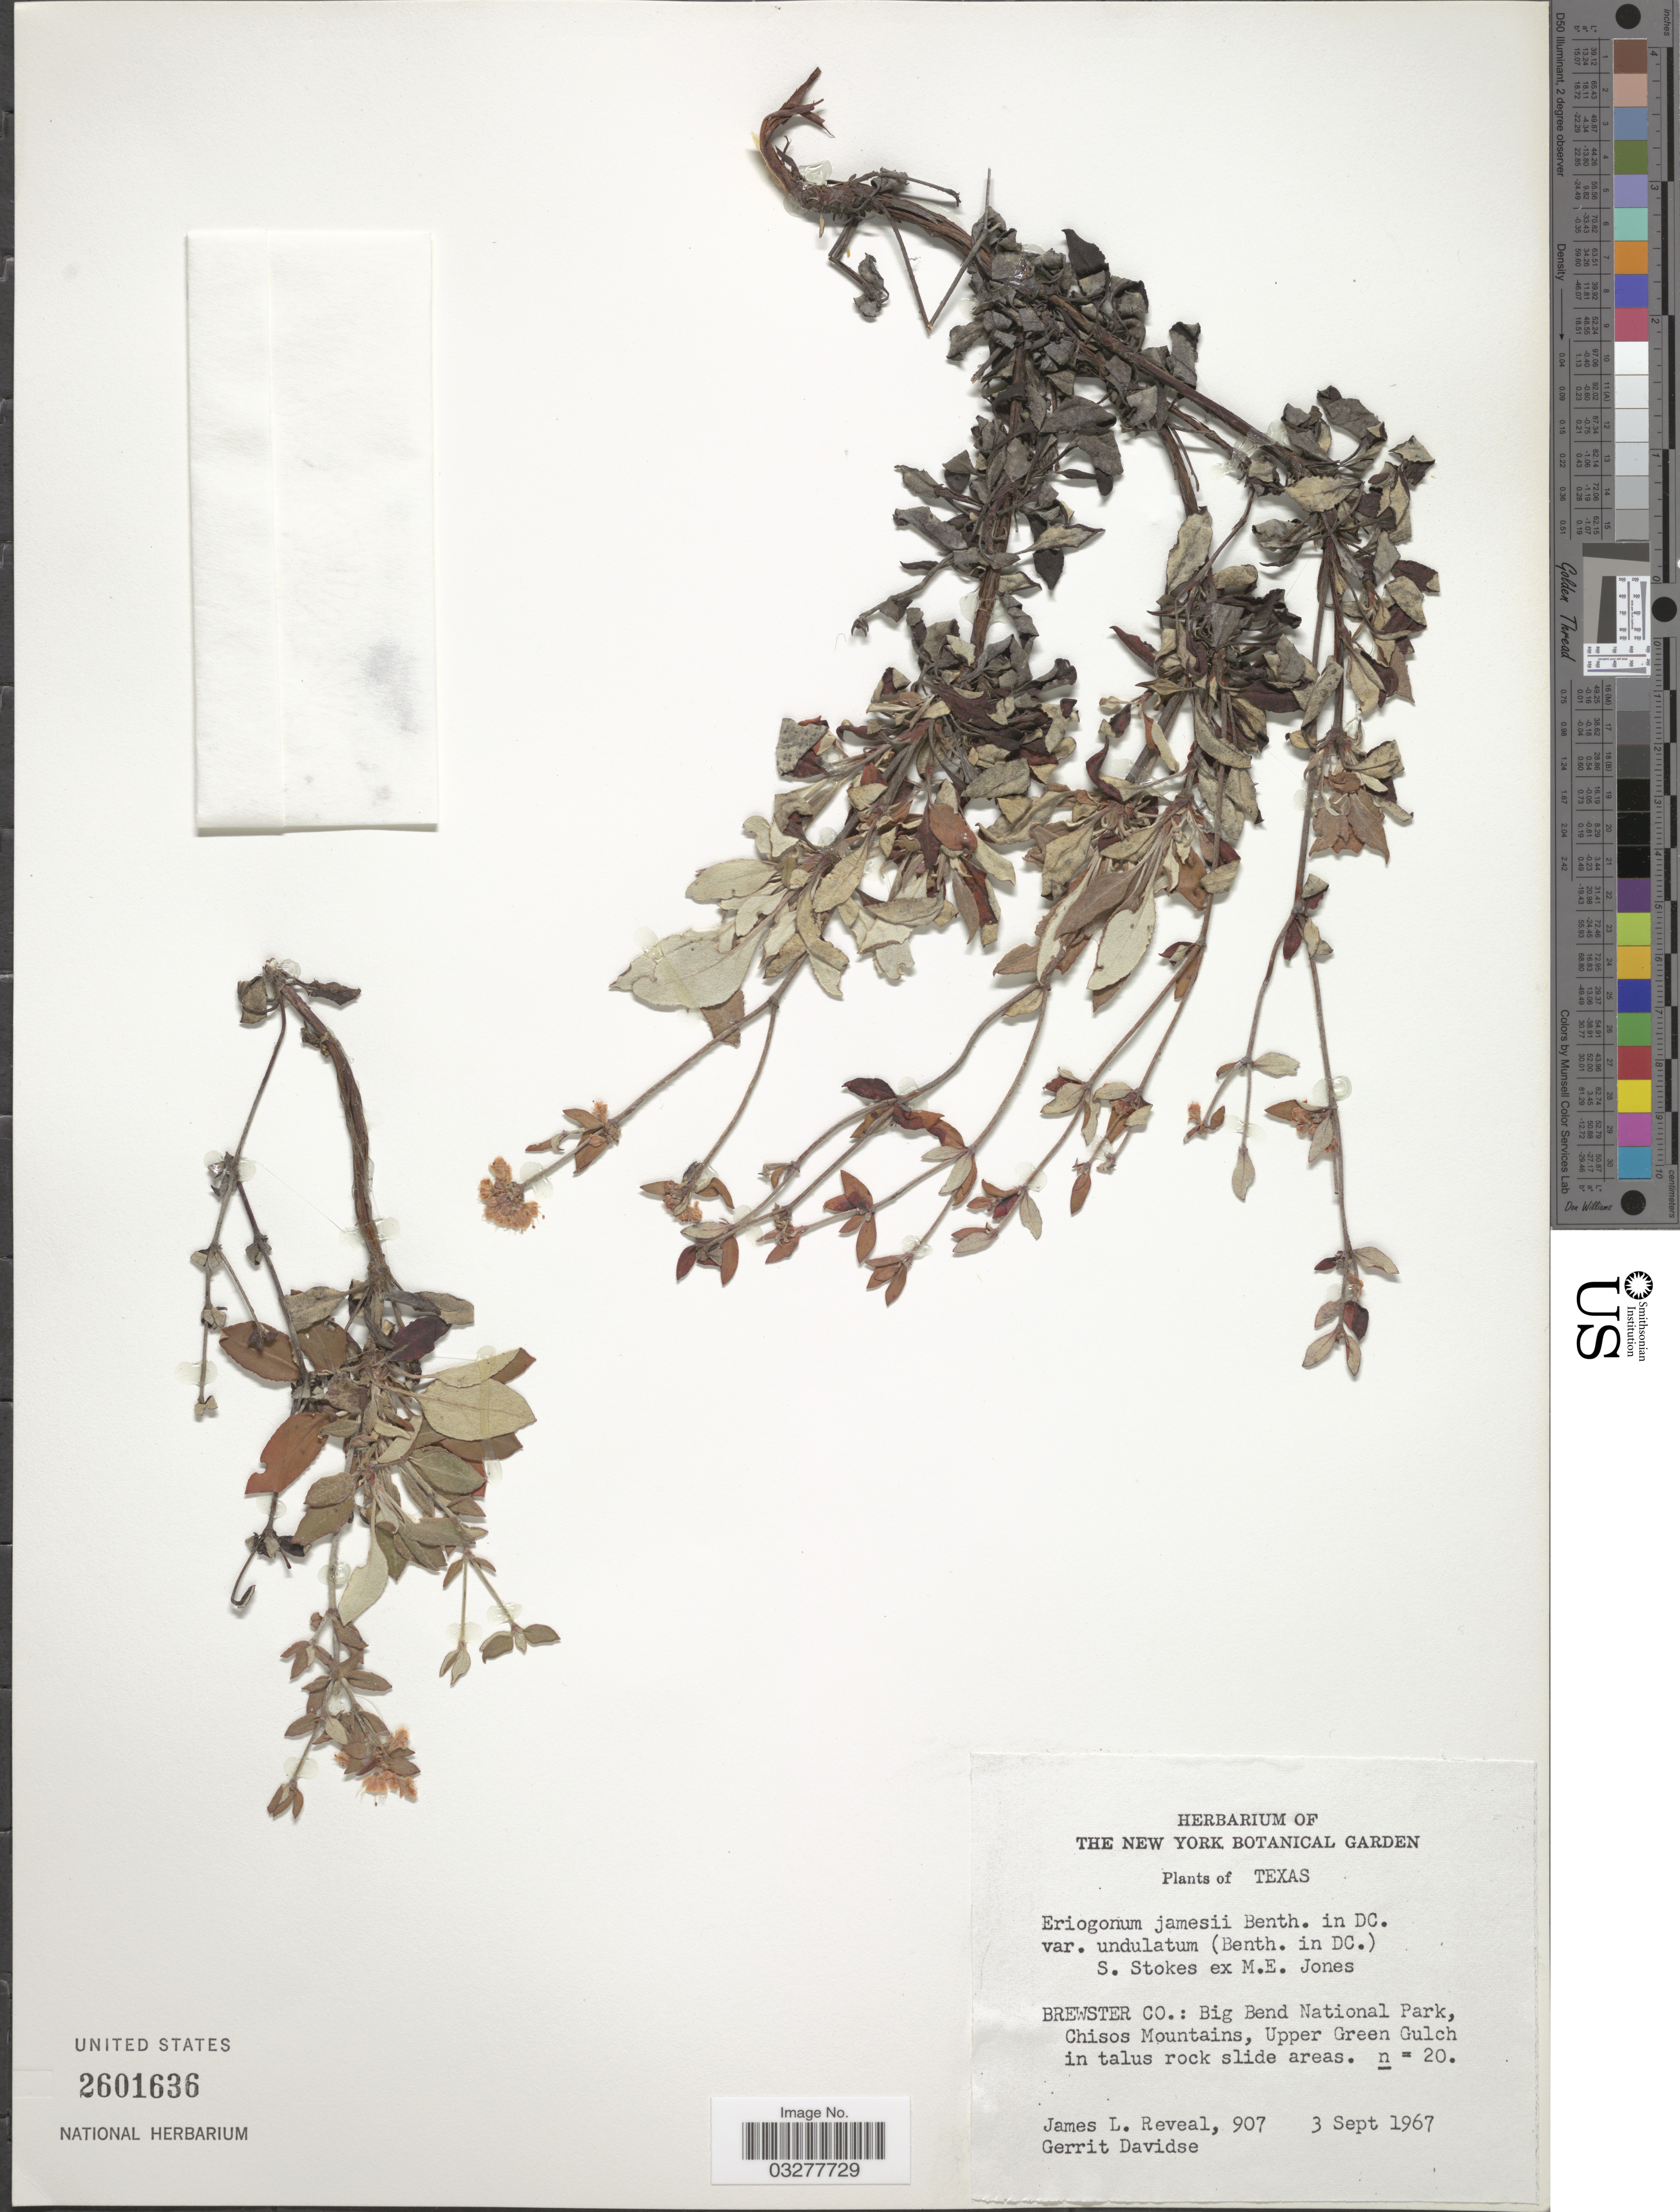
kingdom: Plantae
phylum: Tracheophyta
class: Magnoliopsida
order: Caryophyllales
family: Polygonaceae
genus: Eriogonum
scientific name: Eriogonum jamesii var. undulatum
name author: S. Stokes ex M.E. Jones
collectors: J. L. Reveal & G. Davidse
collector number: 907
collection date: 1967-09-03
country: United States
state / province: Texas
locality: Brewster Co.: Big Bend National Park, Chisos Mountains, Upper Green Gulch.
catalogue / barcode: US 2601636